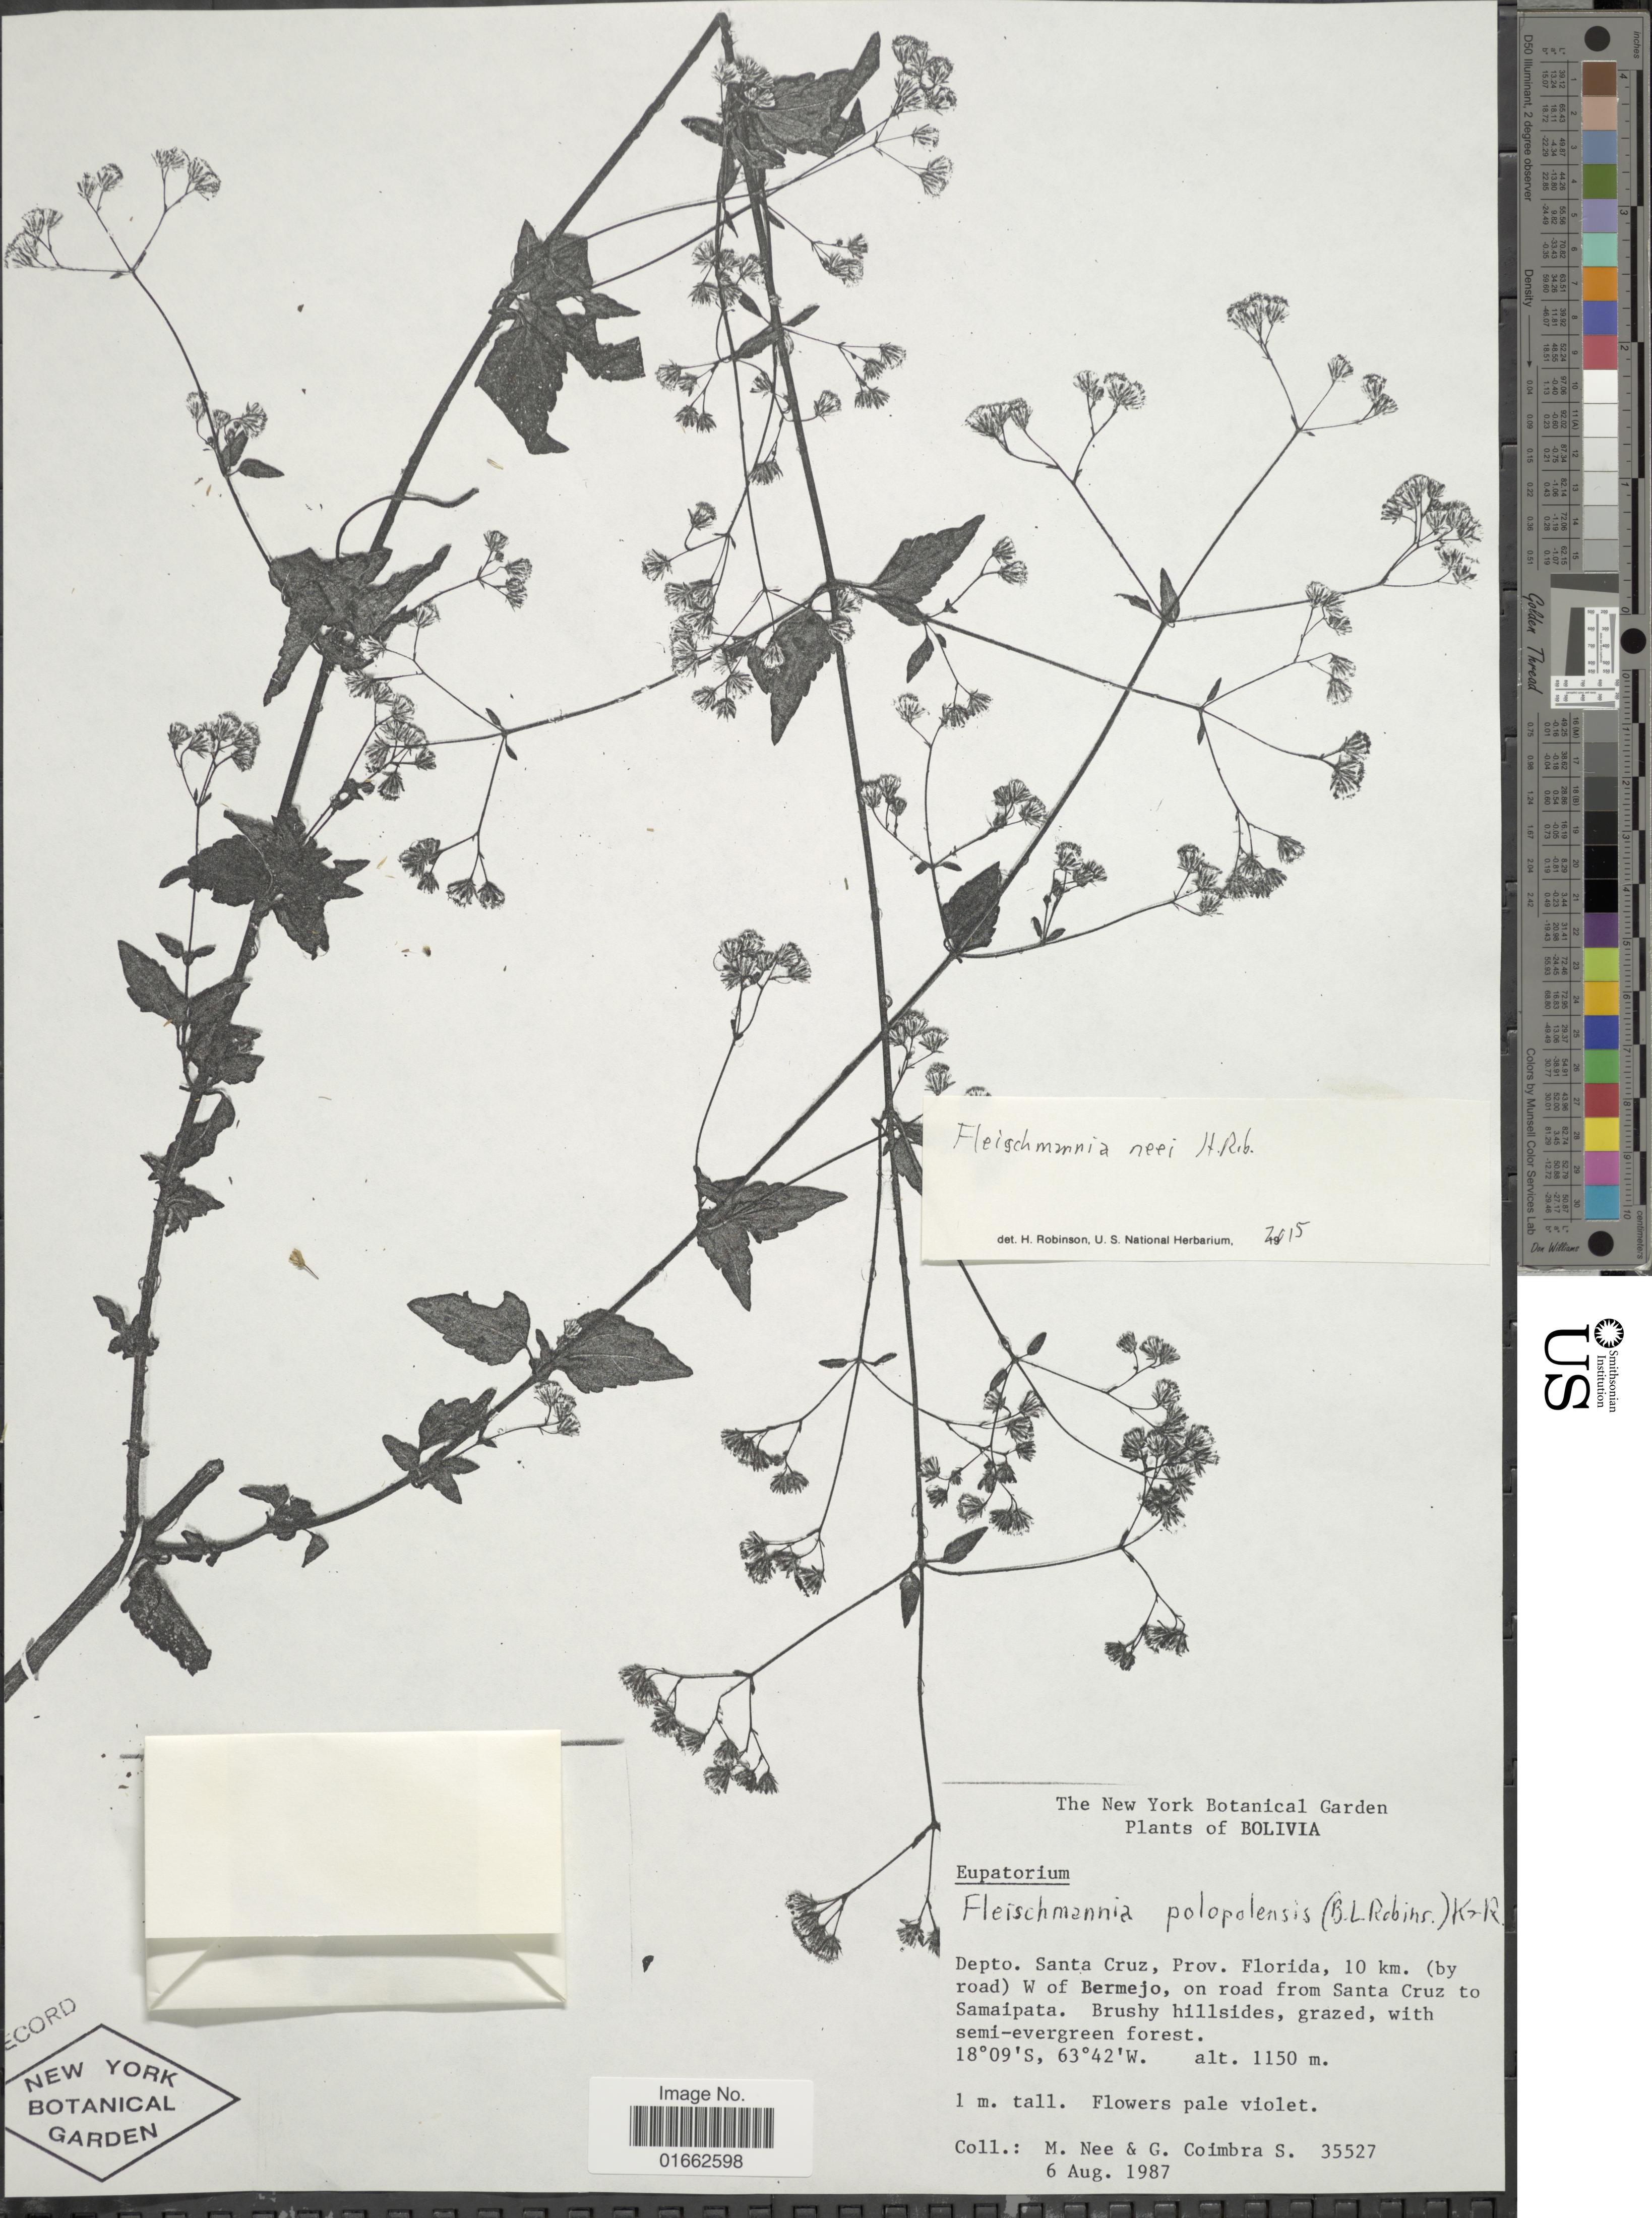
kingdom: Plantae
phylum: Tracheophyta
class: Magnoliopsida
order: Asterales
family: Asteraceae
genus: Fleischmannia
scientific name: Fleischmannia fiebrigii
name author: Hieron.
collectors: M. Nee & G. Coimbra S.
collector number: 35527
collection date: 1987-08-06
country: Bolivia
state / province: Santa Cruz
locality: Prov. Florida, 10 km. (by road) W of Bermejo, on road from Santa Cruz to Samaipata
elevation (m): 1150